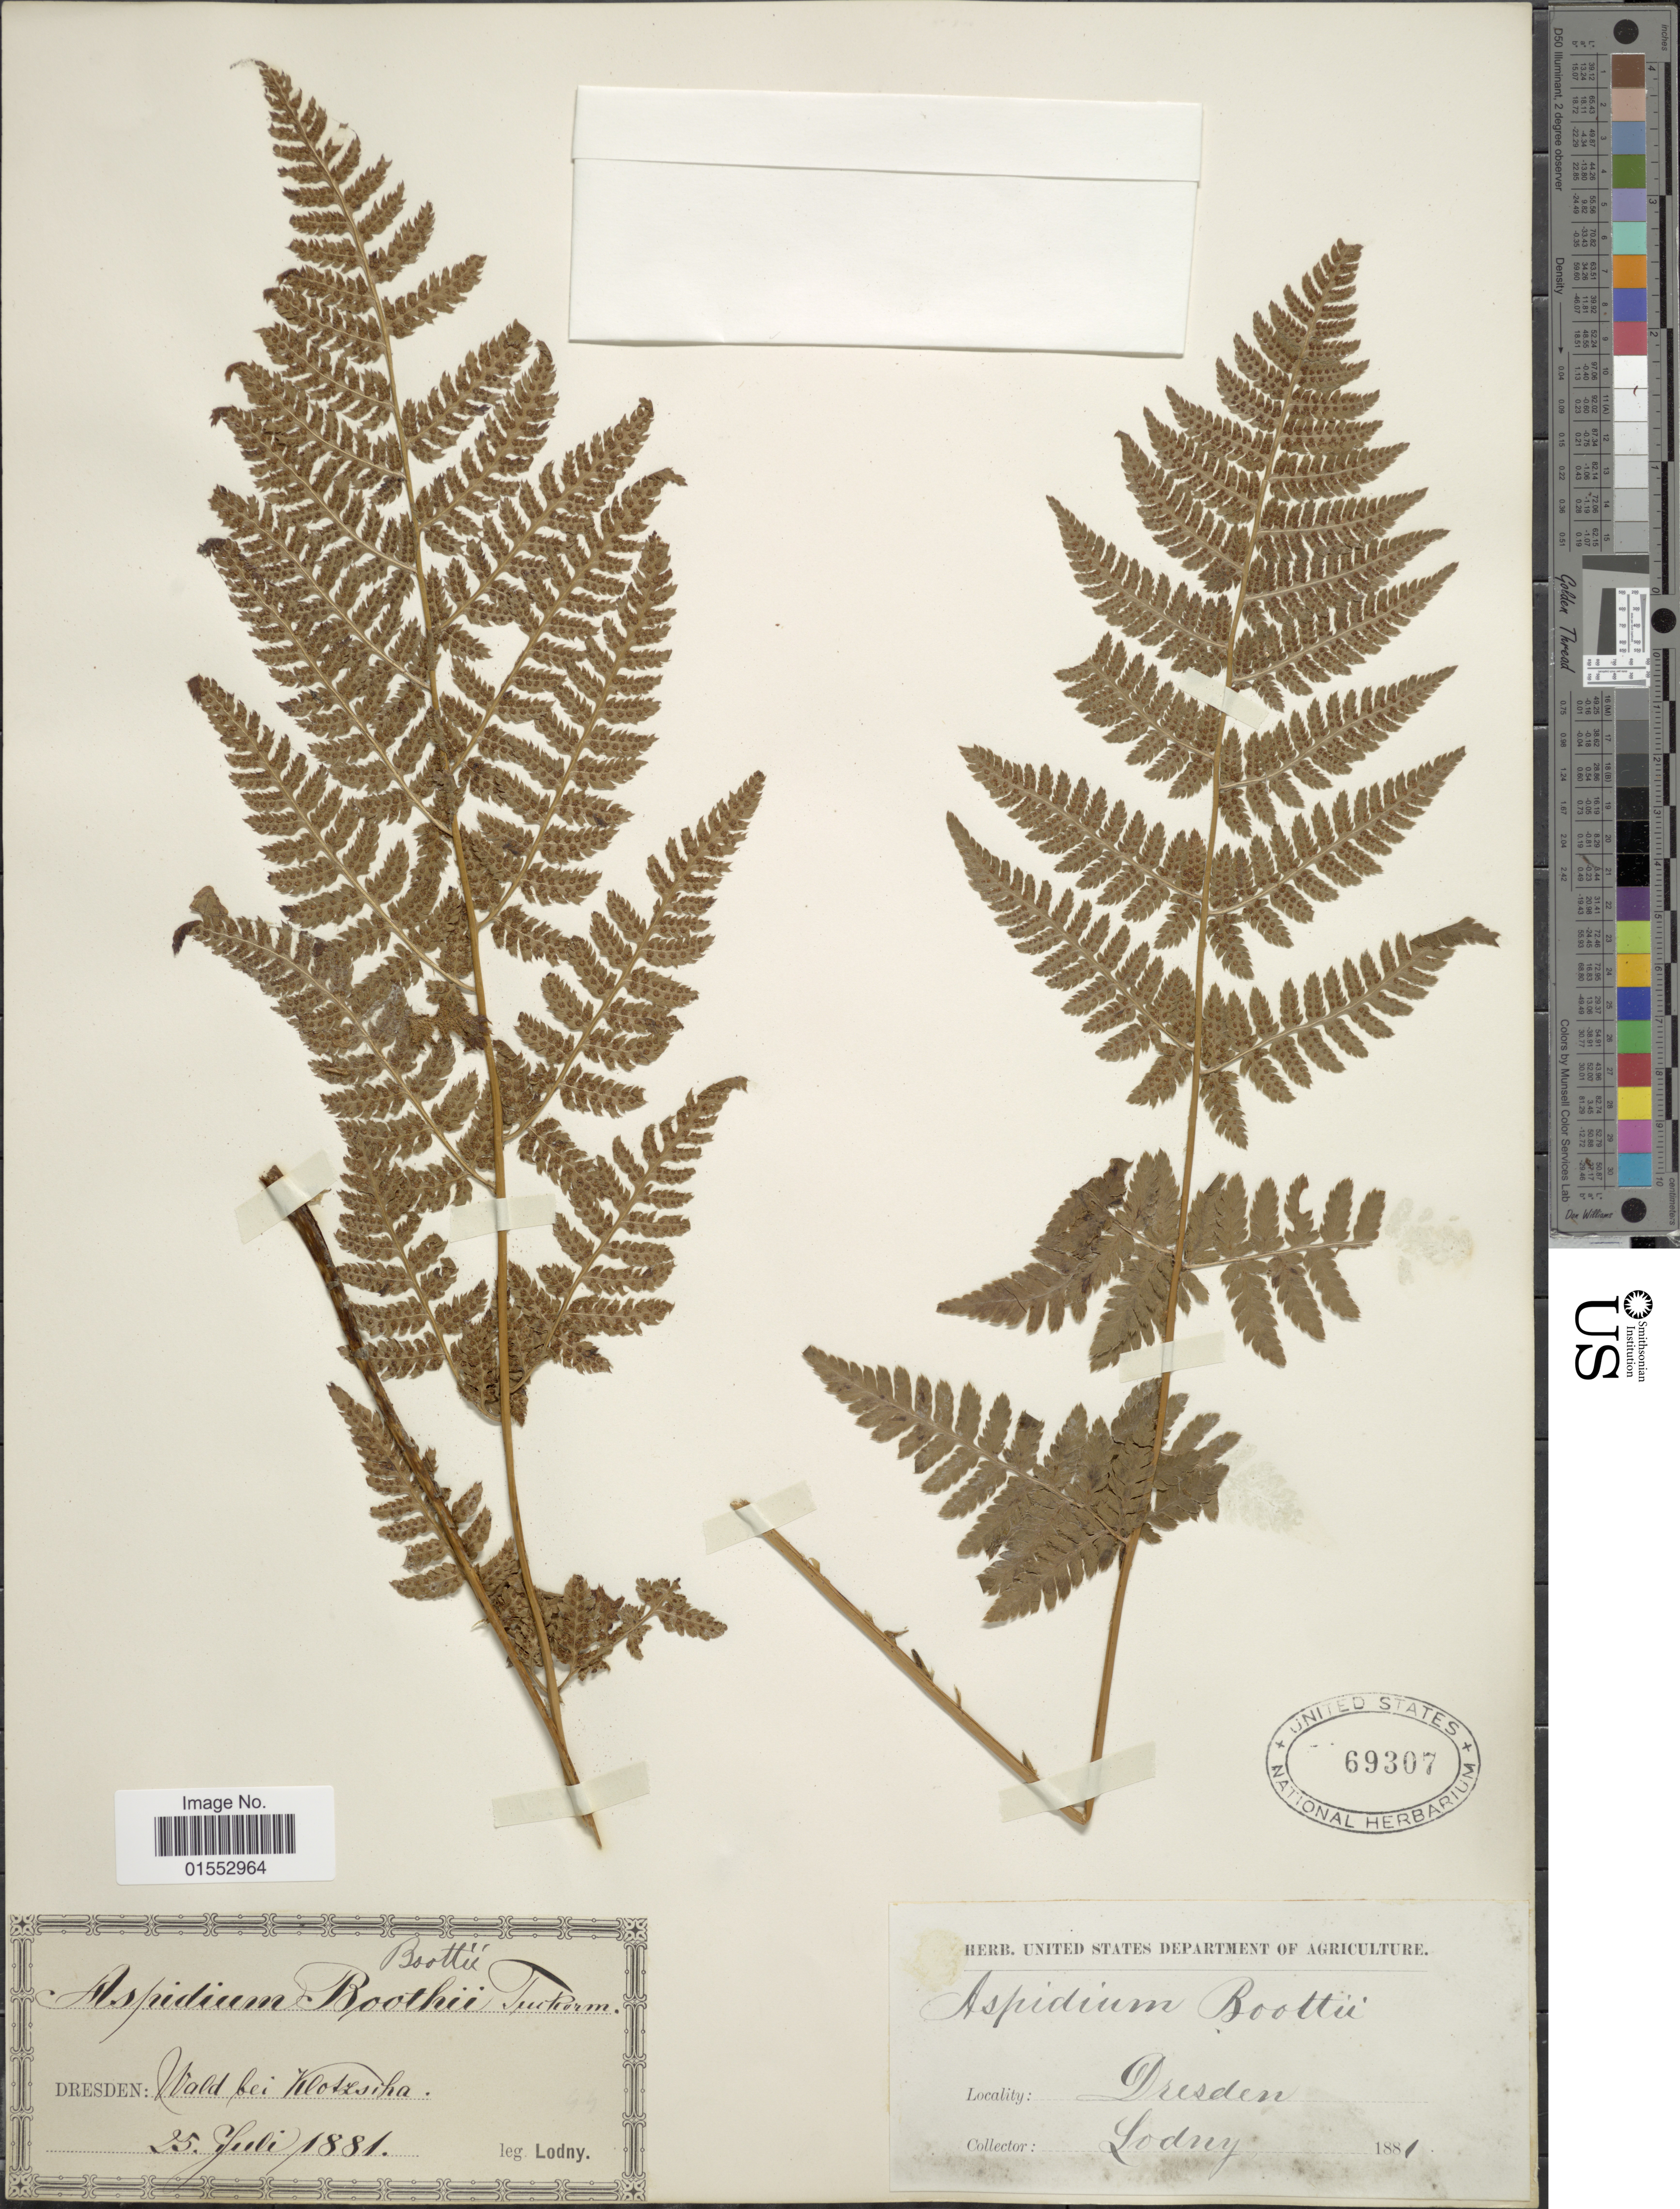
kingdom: Plantae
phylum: Tracheophyta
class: Polypodiopsida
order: Polypodiales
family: Dryopteridaceae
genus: Dryopteris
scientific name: Dryopteris x boottii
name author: Underw.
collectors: Lodny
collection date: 1881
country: Germany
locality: Dresden, Wald bei Woltsiha [interpreted]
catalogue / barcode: US 69307